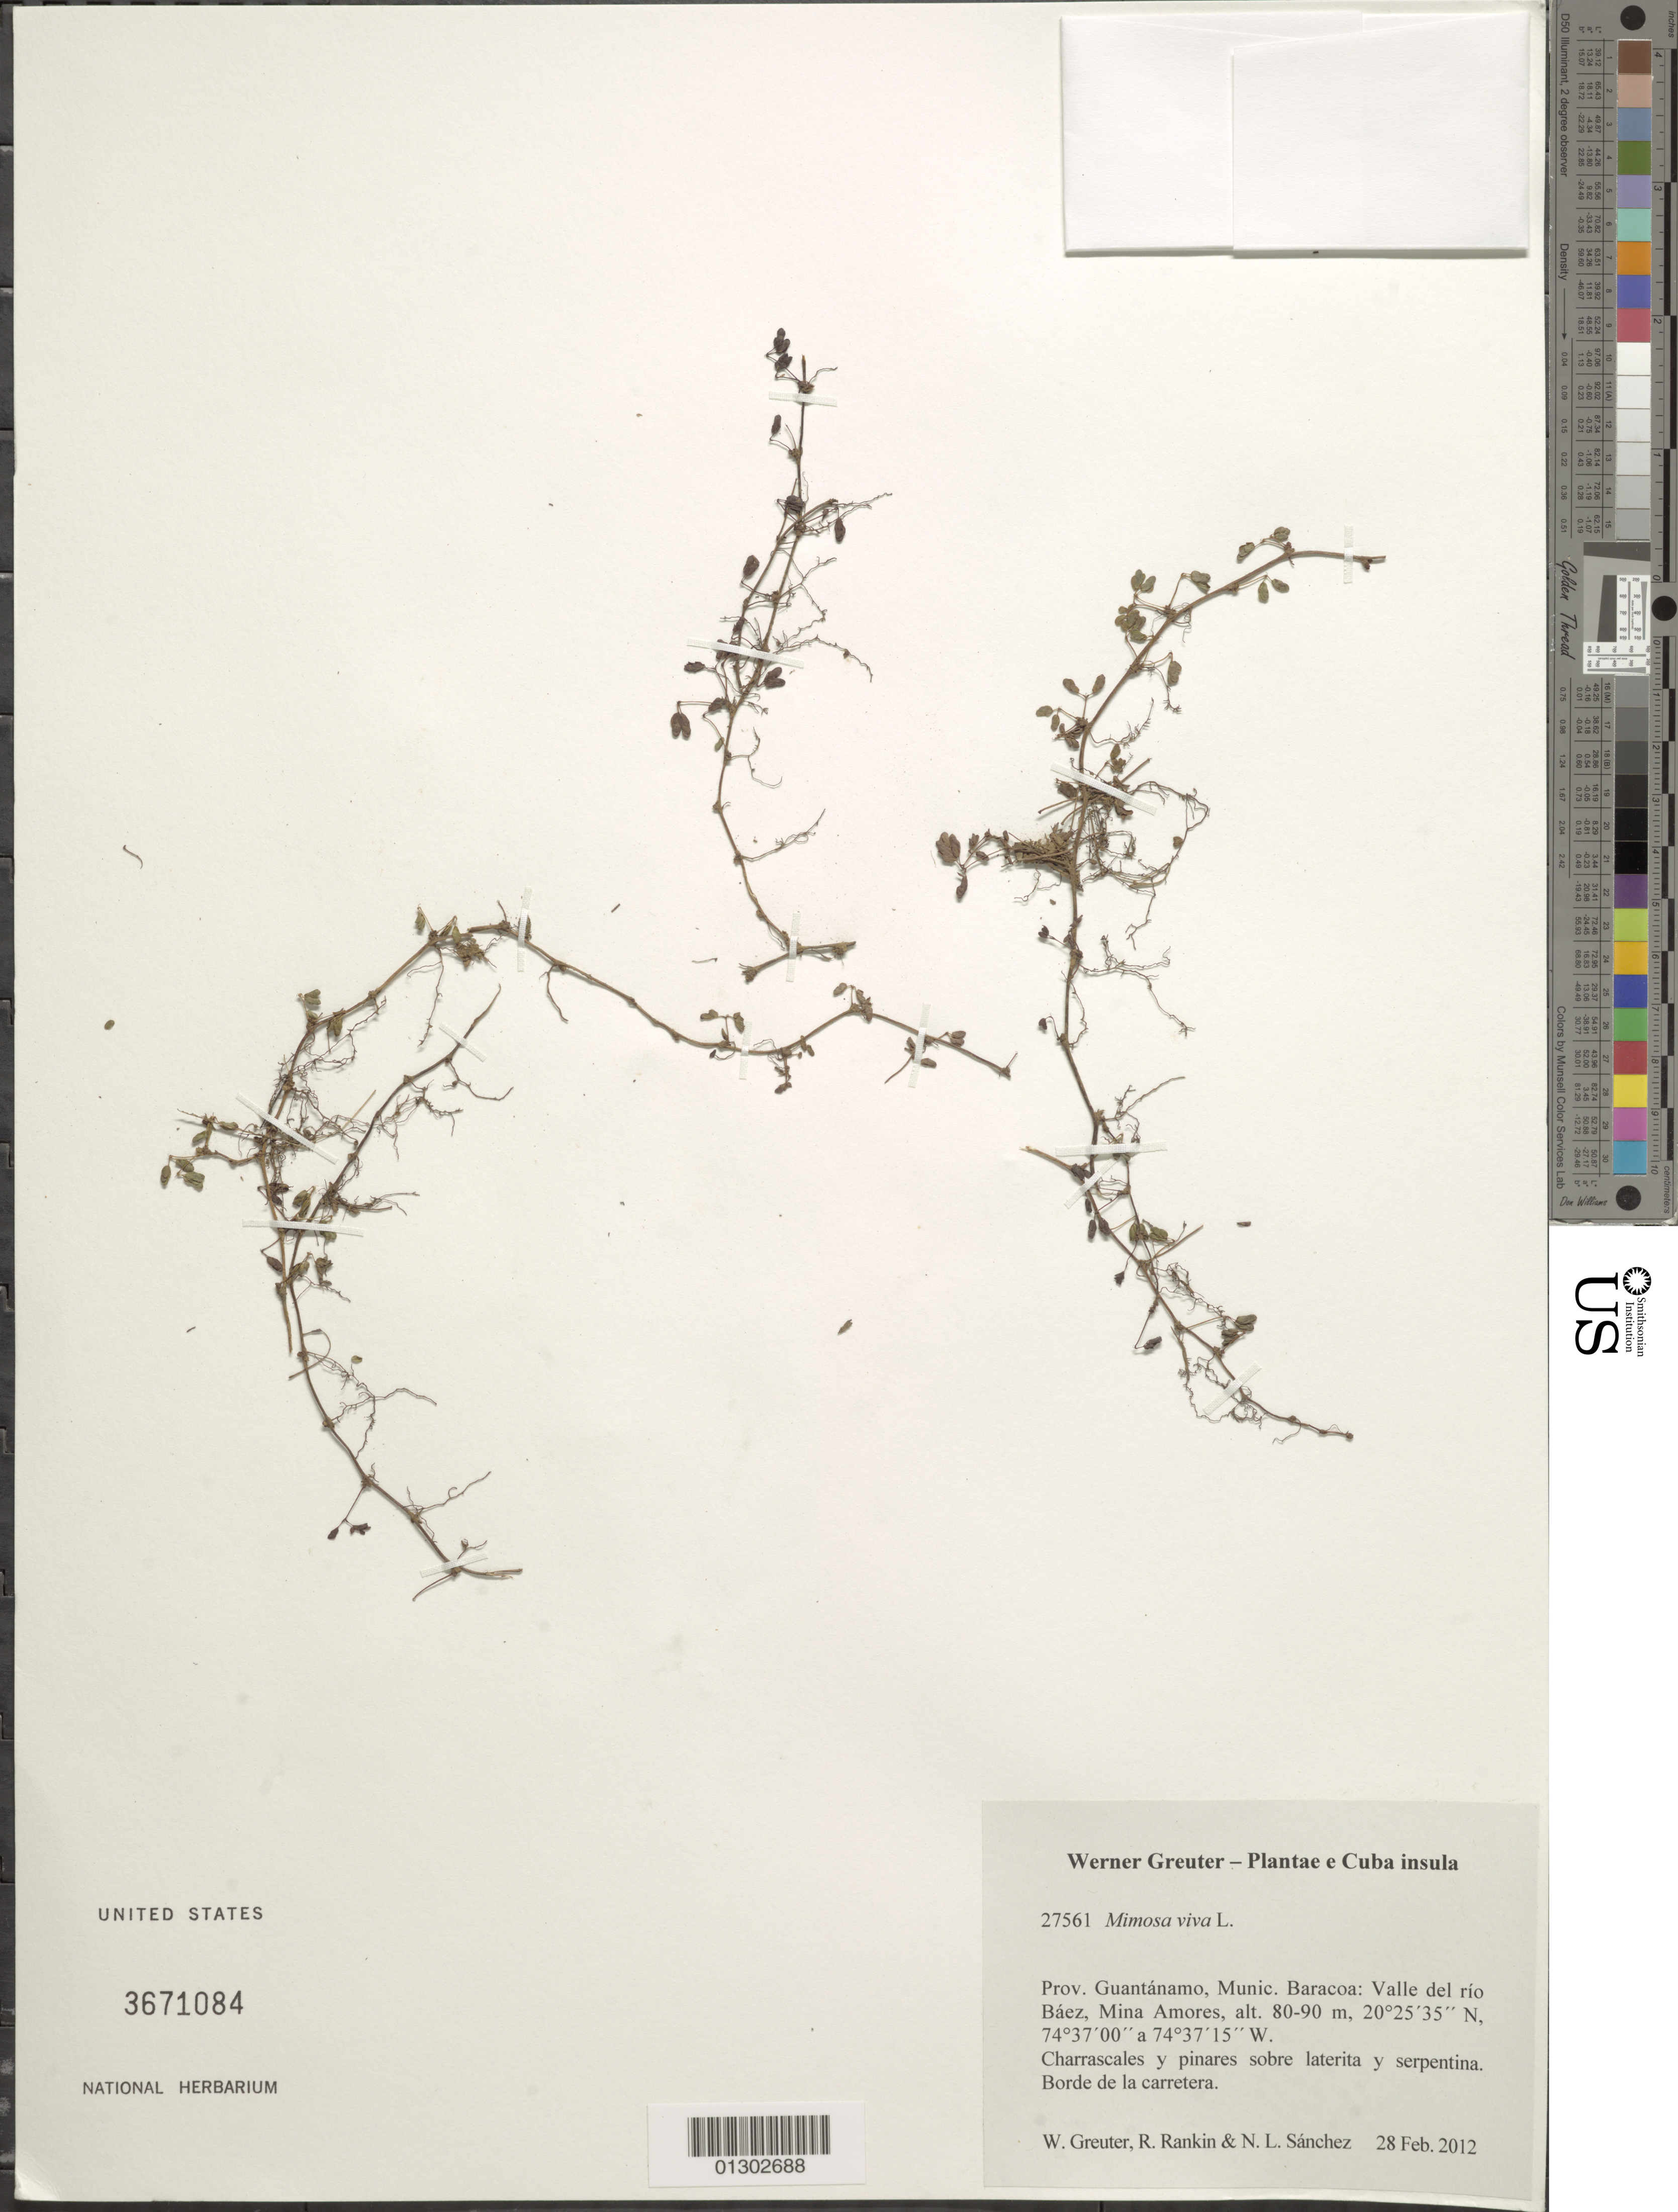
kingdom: Plantae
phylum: Tracheophyta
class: Magnoliopsida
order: Fabales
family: Fabaceae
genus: Mimosa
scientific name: Mimosa viva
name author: L.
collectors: W. R. Greuter, R. Rankin Rodriguez & N. Sanchez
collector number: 27561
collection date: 2012-02-28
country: Cuba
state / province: Guantanamo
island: Cuba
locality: Munic. Baracoa; valle del río Báez, Mina Amores.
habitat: Charrascales y pinares sobre laterita y serpentina. Borde de la Carretera.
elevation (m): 80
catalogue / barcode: US 3671084